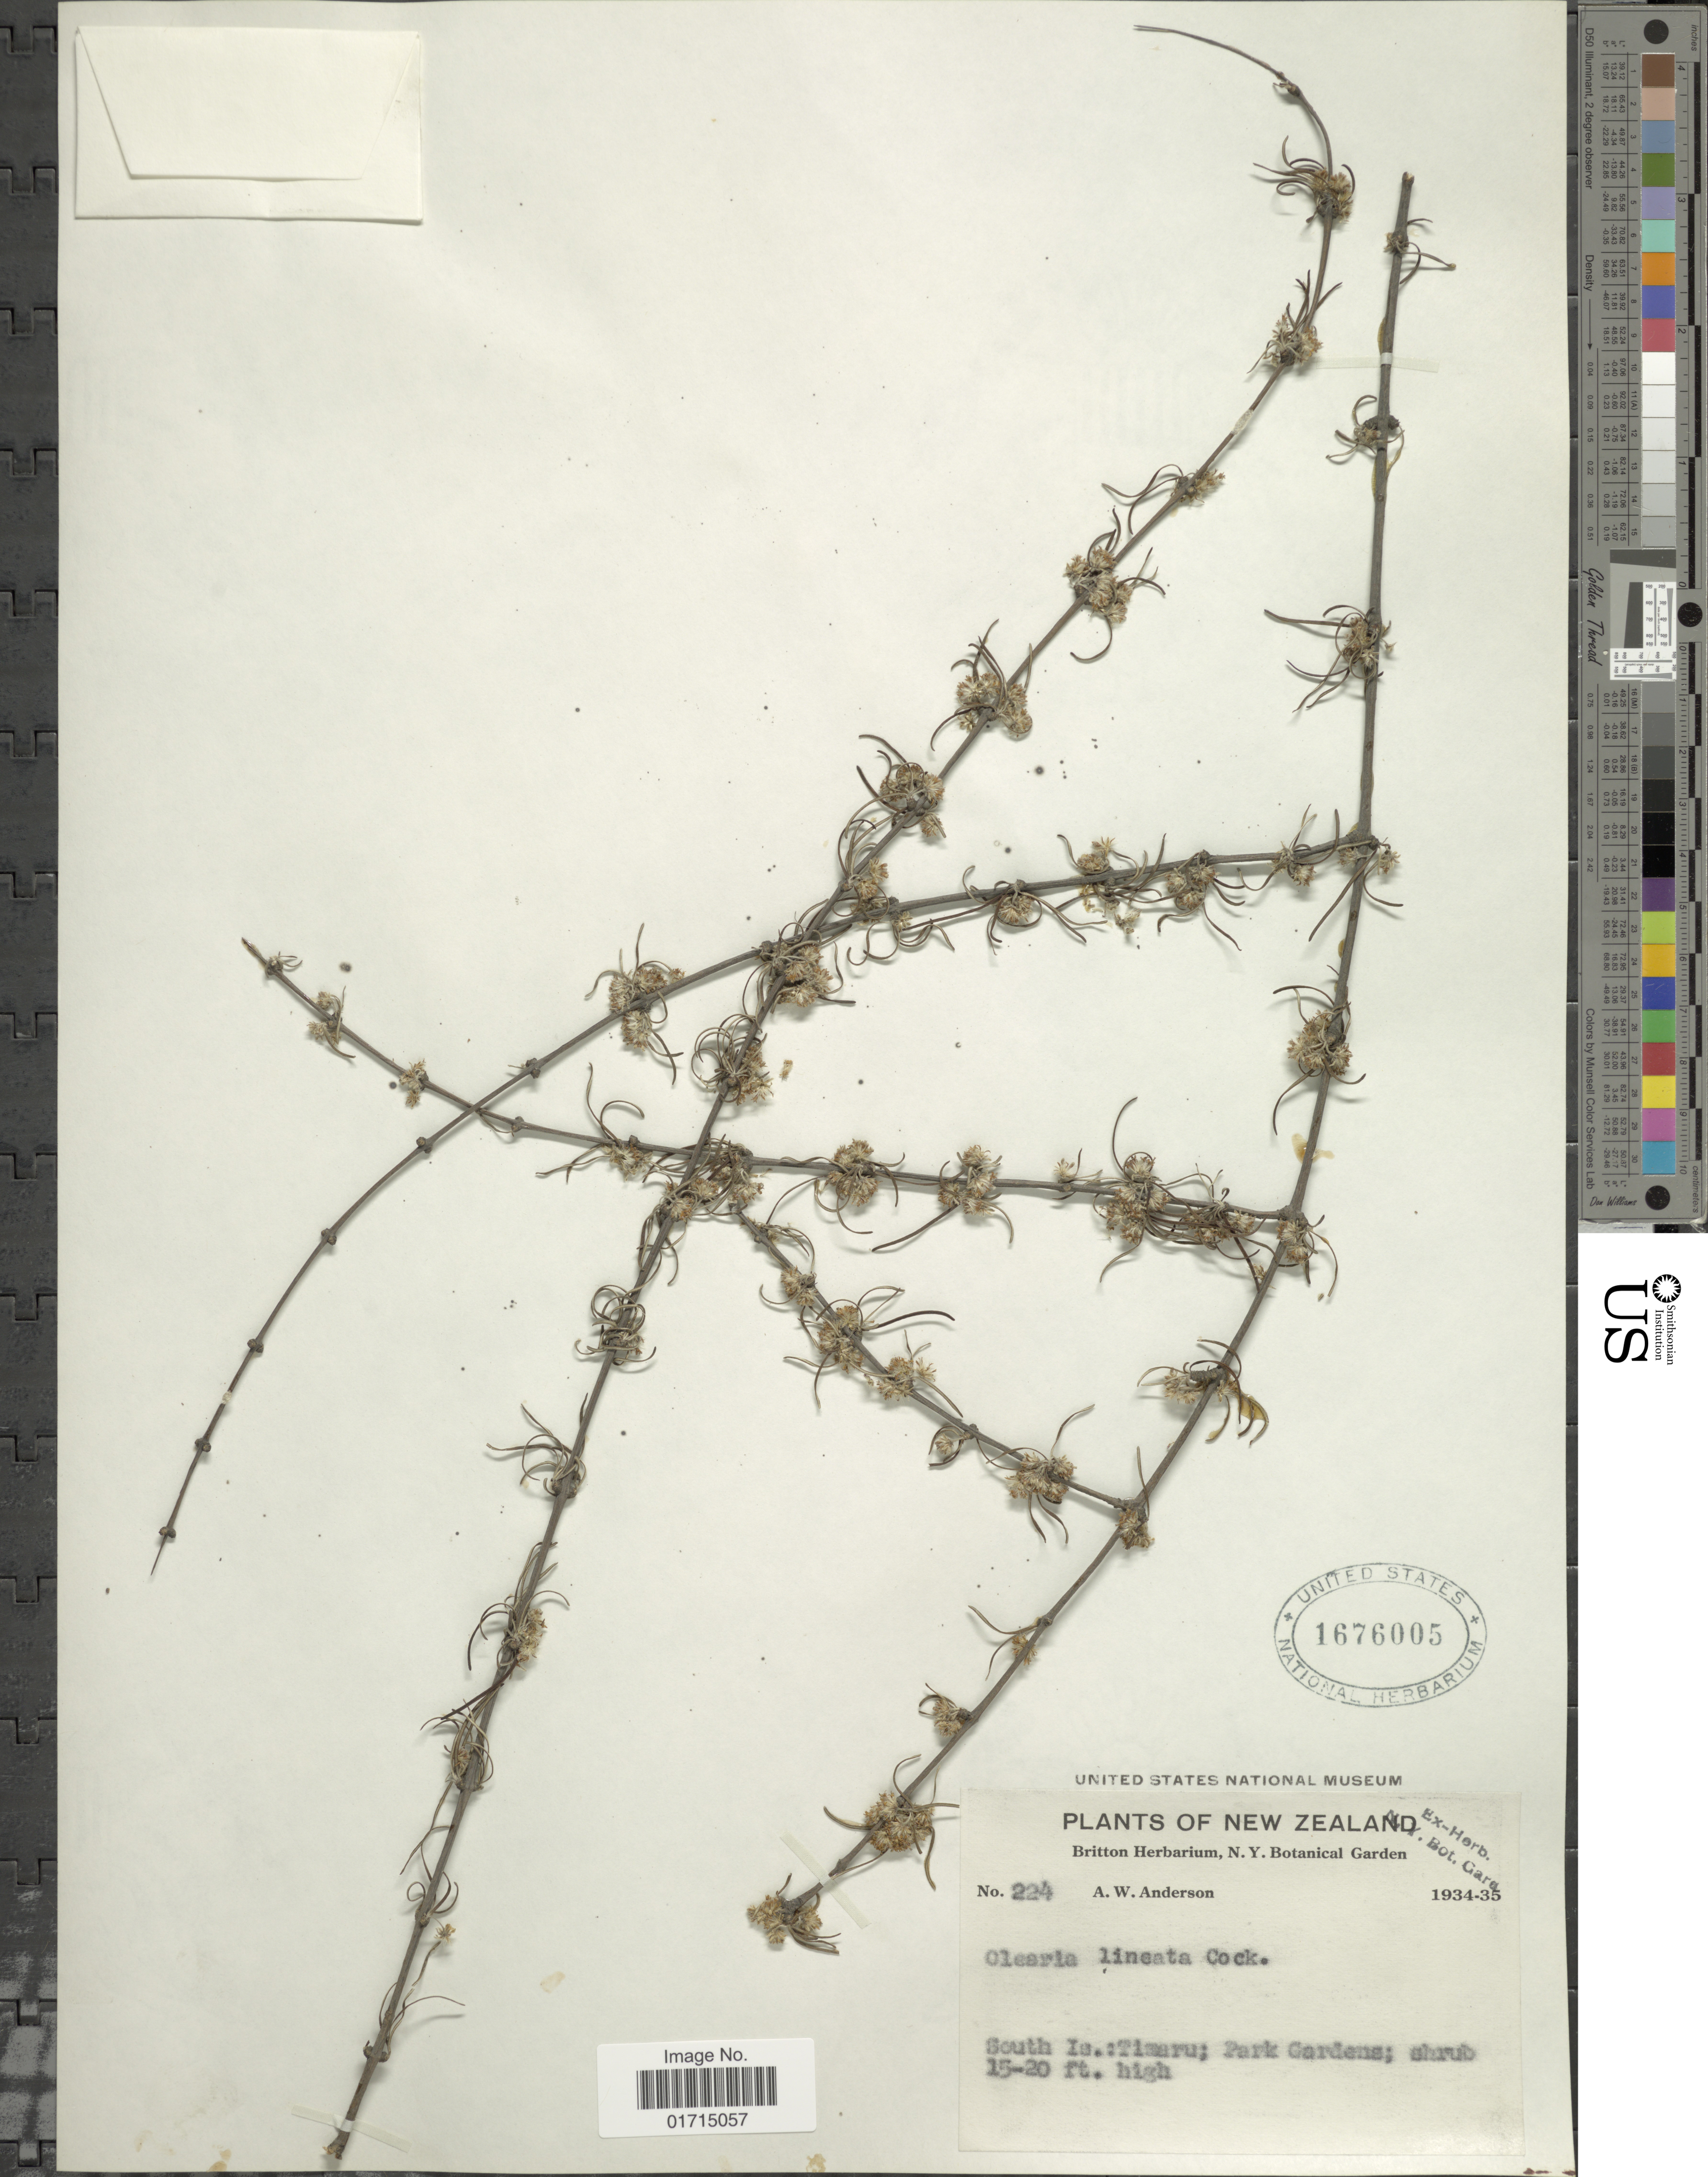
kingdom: Plantae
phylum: Tracheophyta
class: Magnoliopsida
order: Asterales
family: Asteraceae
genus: Olearia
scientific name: Olearia lineata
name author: (Kirk) Cockayne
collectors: A. W. Anderson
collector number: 224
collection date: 1934/1935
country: New Zealand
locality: New Zealand. South Is.: Timaru; Park Gardens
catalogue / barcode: US 1676005